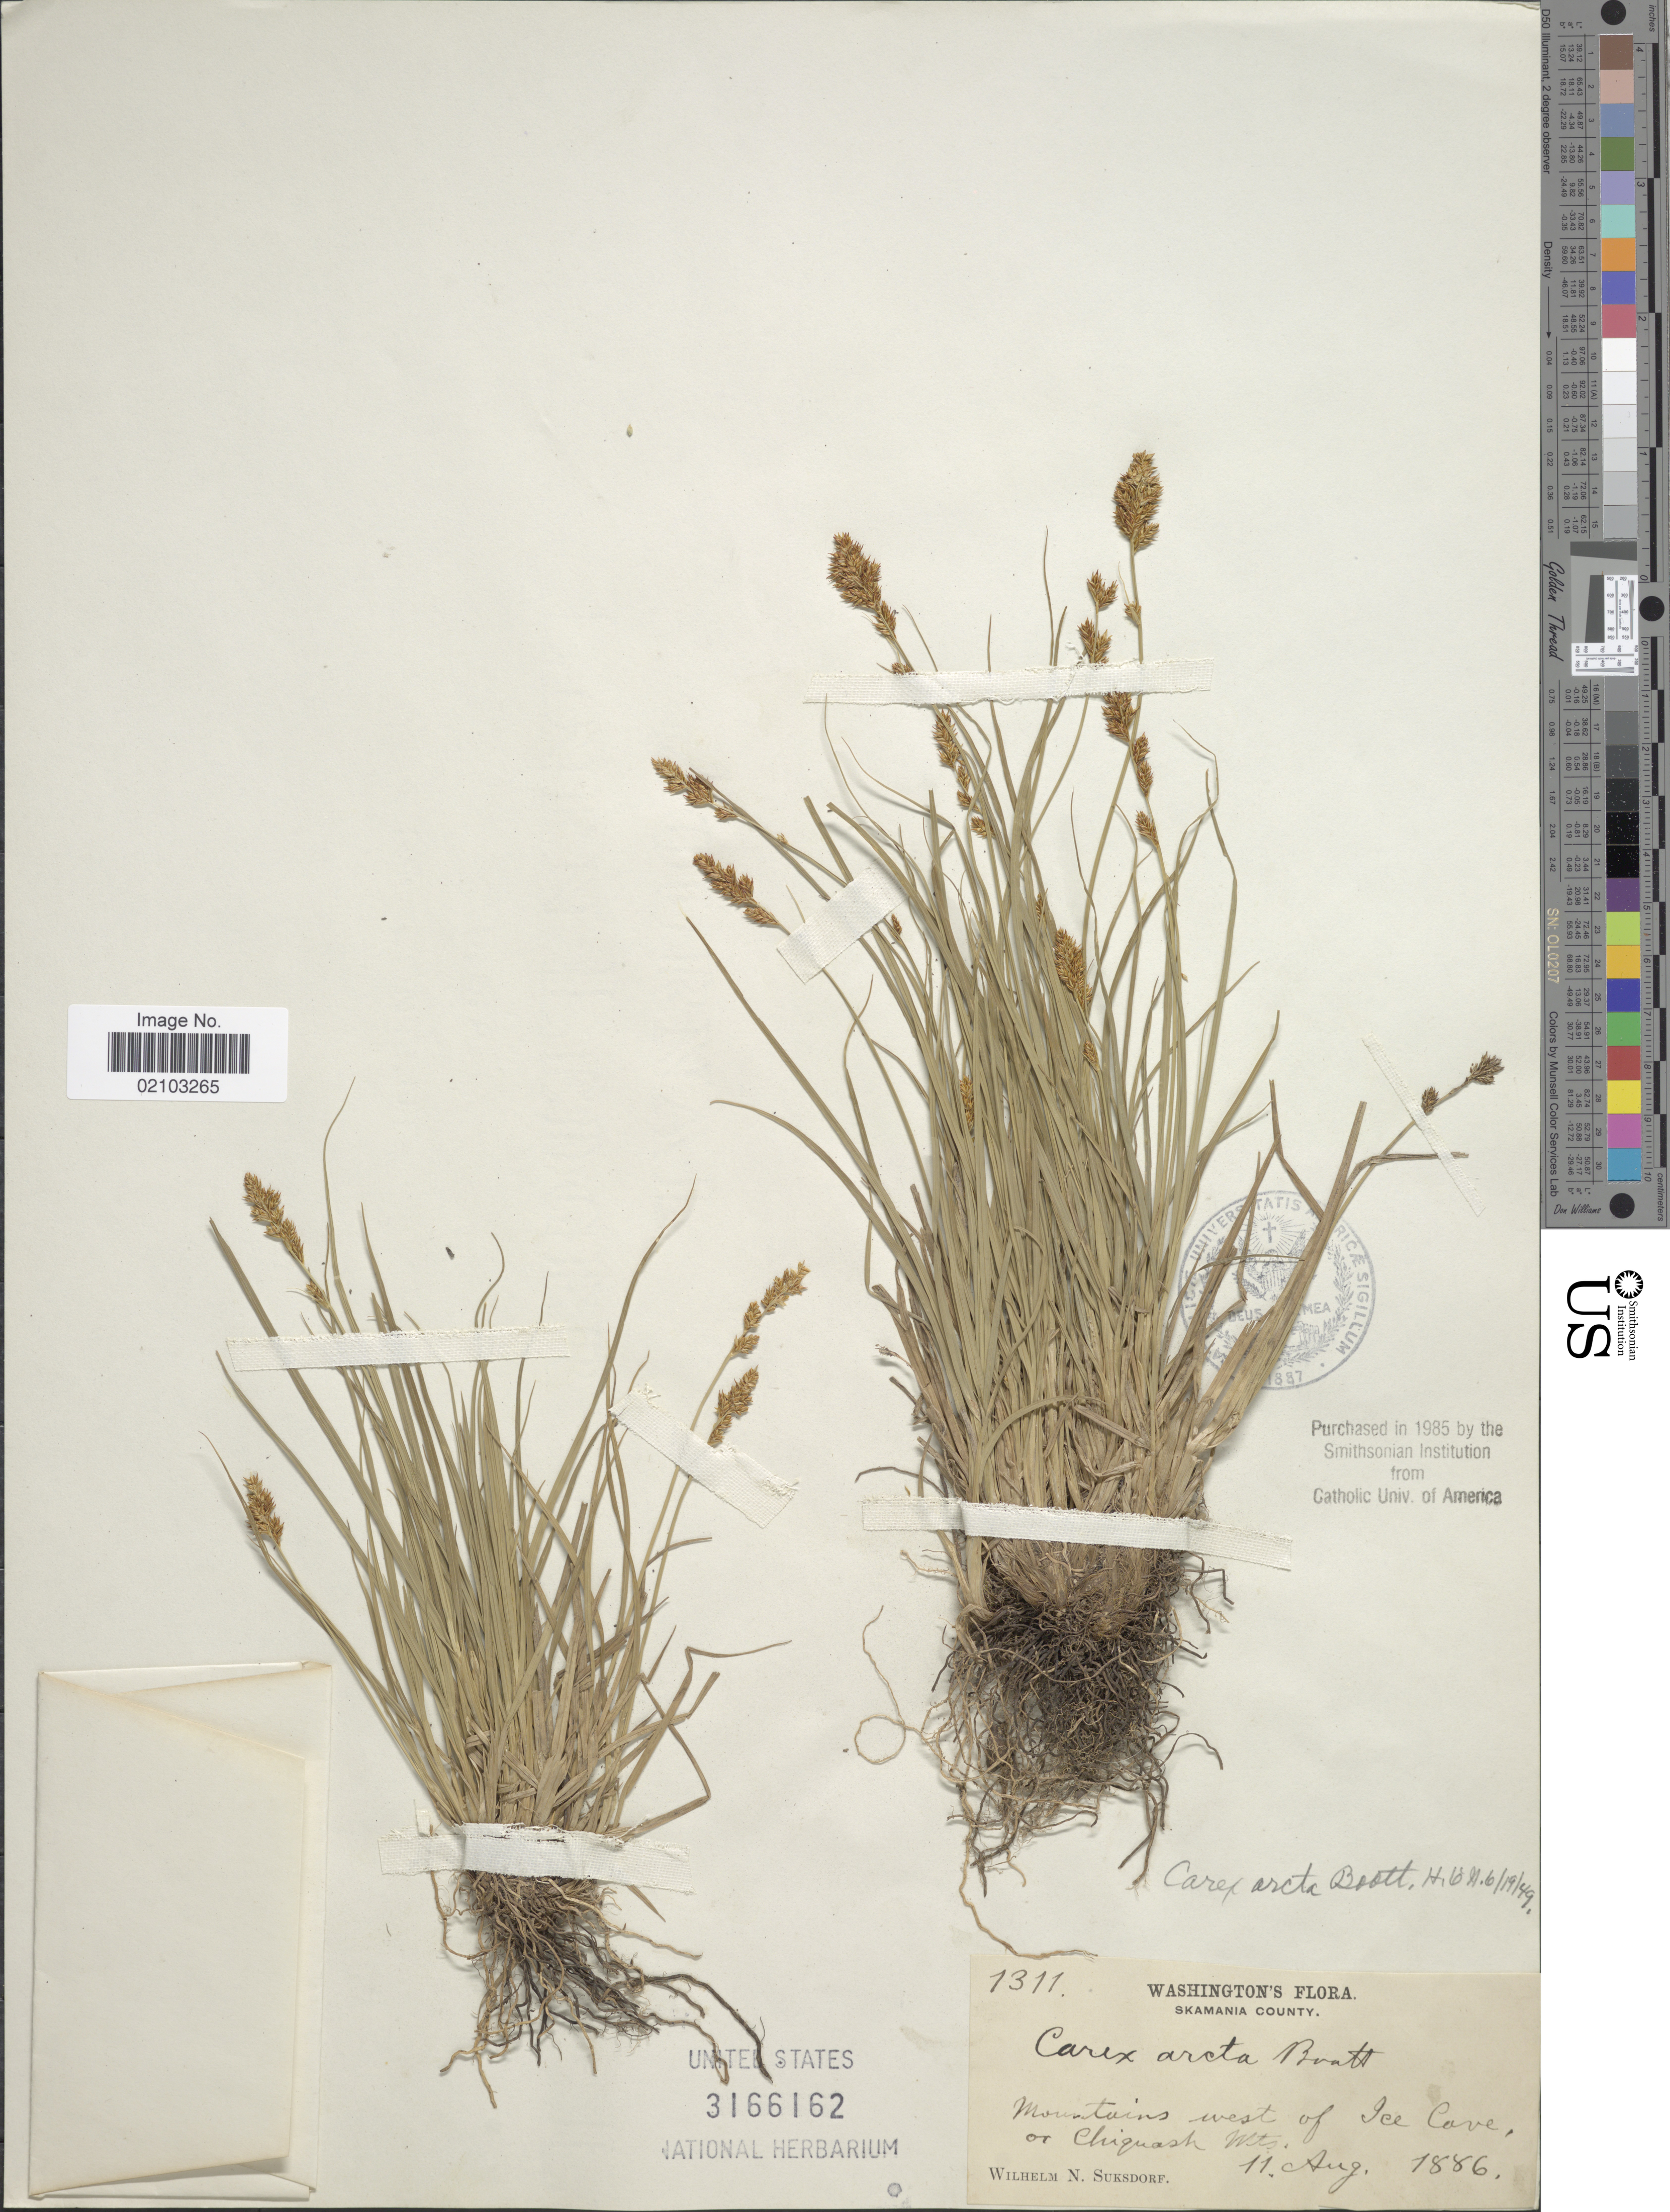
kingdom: Plantae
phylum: Tracheophyta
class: Liliopsida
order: Poales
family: Cyperaceae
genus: Carex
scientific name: Carex arcta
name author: Boott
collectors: W. N. Suksdorf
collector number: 1311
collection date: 1886-08-11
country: United States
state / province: Washington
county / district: Skamania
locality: Skamania County. Mountains west of Ice Cove, or Chiquash Mts.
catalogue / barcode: US 3166162